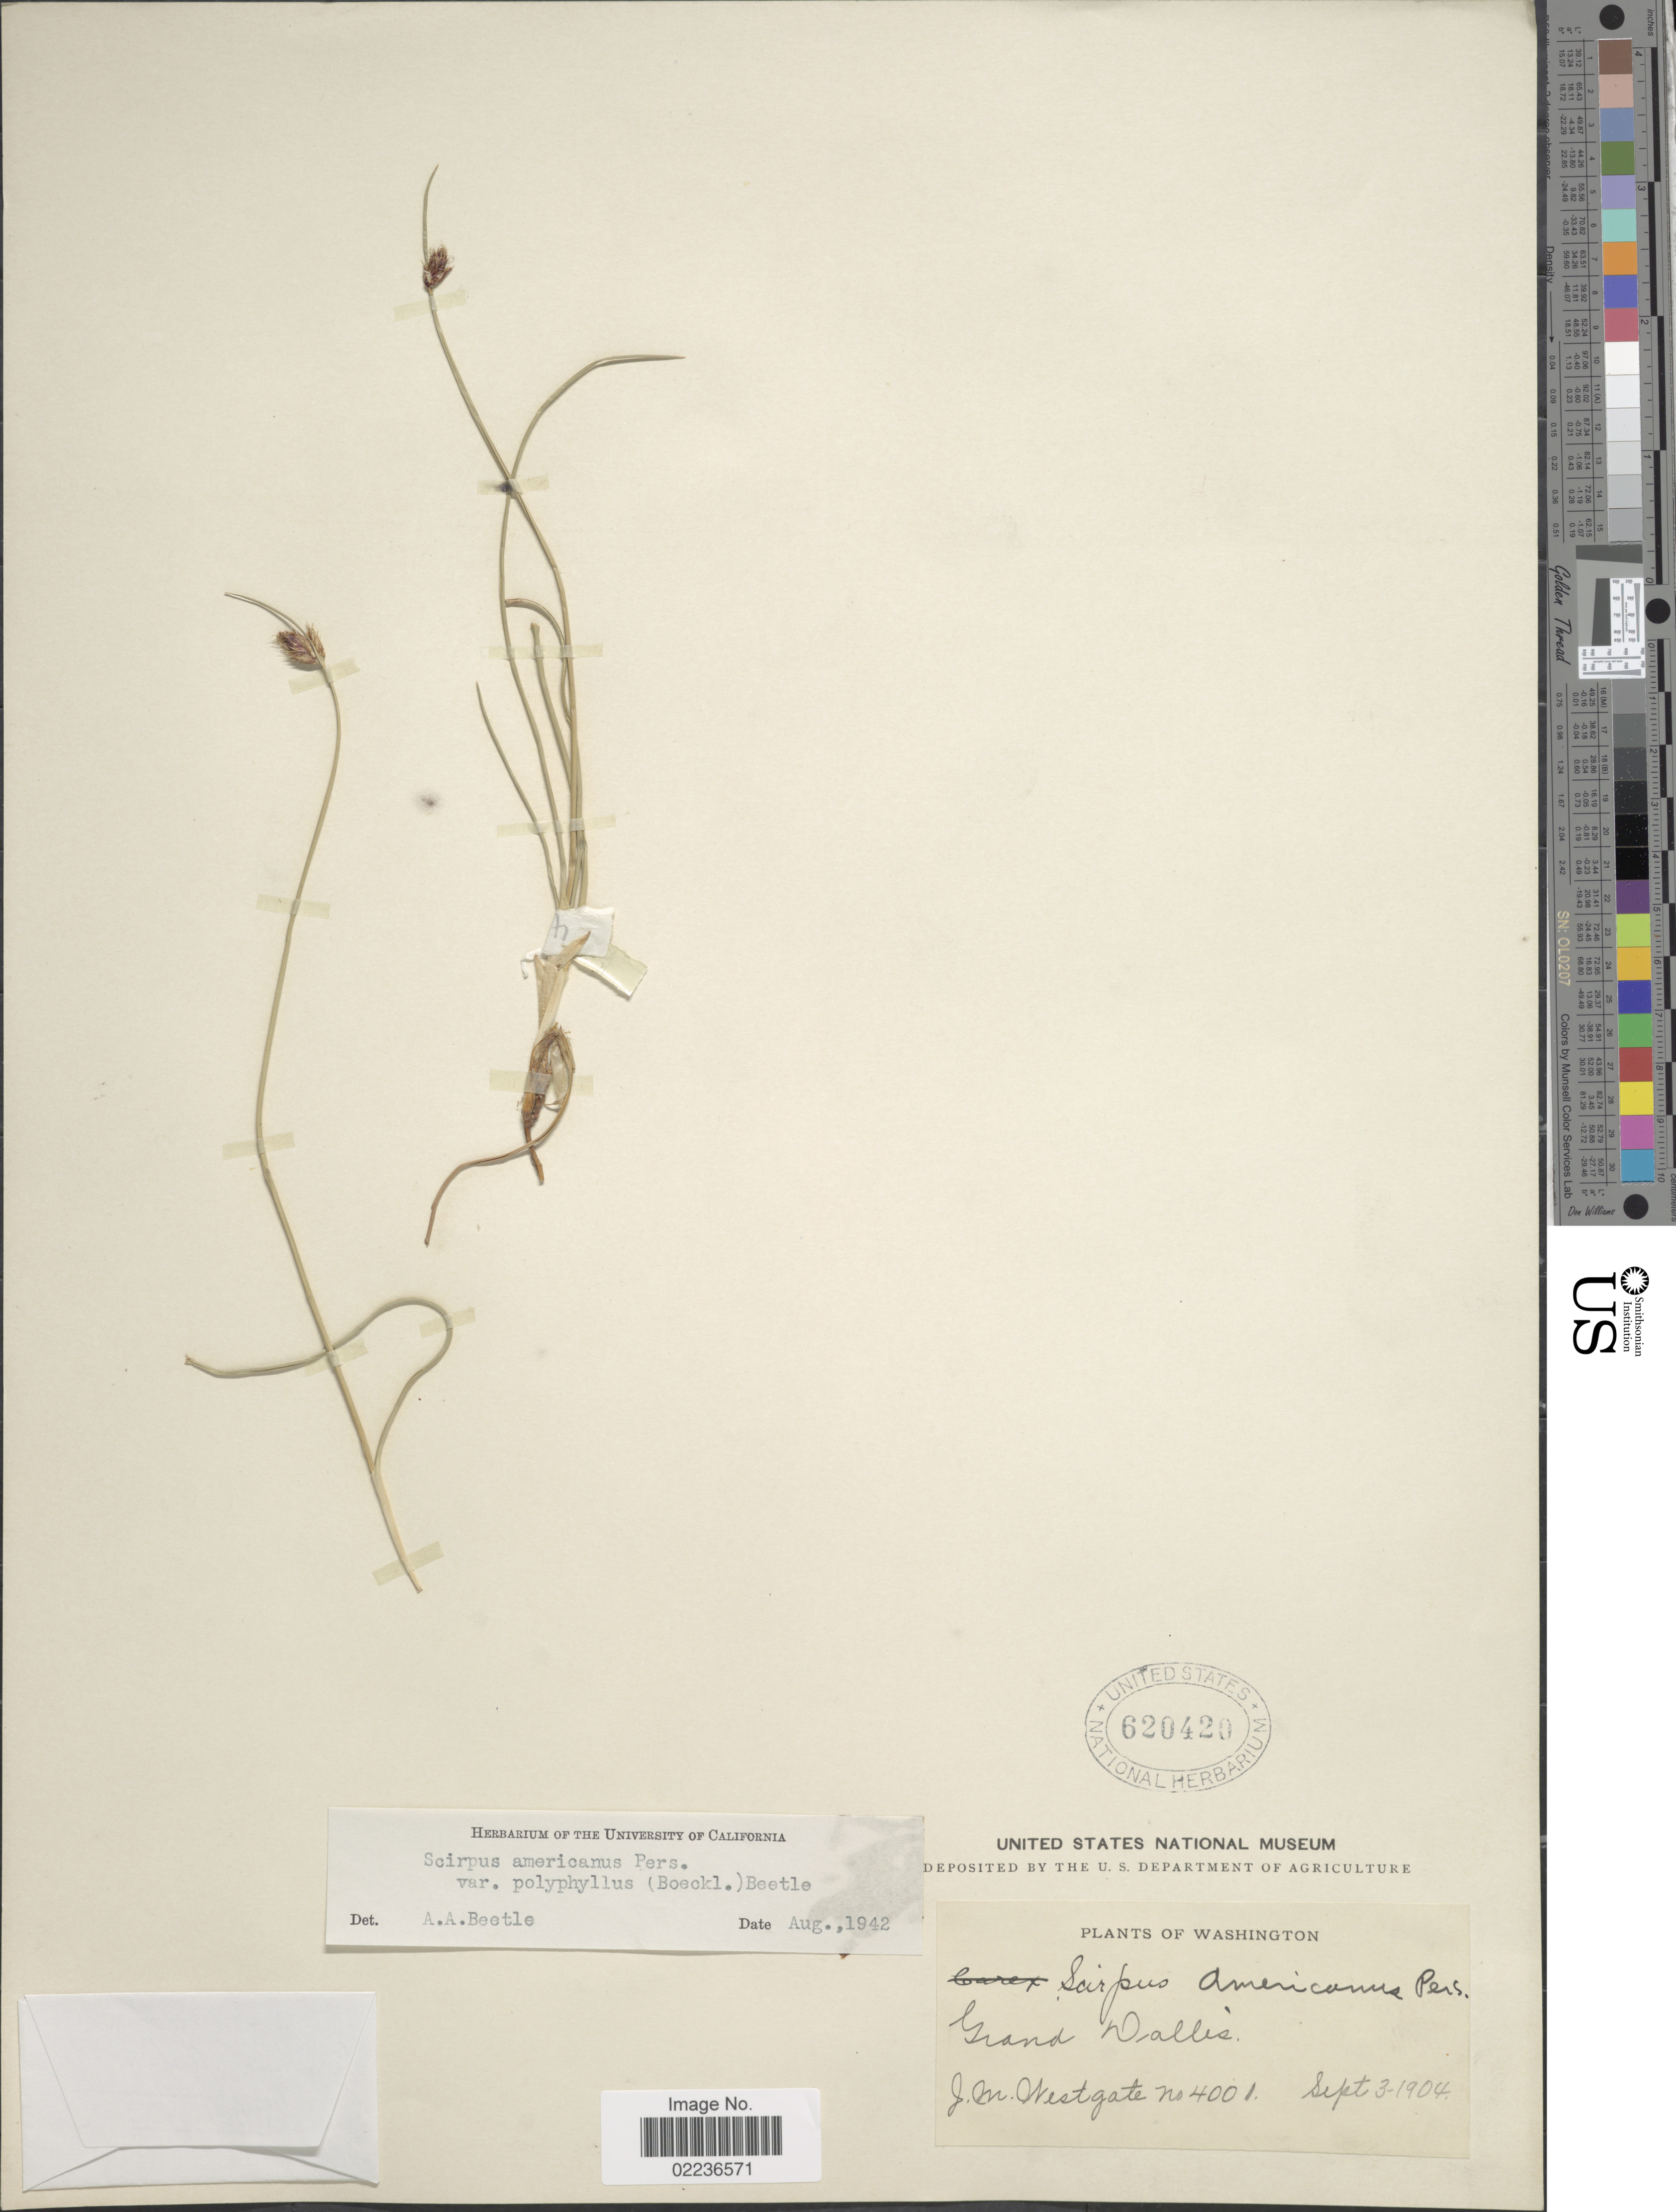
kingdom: Plantae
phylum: Tracheophyta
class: Liliopsida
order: Poales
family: Cyperaceae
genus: Schoenoplectus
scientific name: Schoenoplectus pungens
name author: (Vahl) Palla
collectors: J. Westgate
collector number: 4001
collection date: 1904-09-03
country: United States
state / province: Washington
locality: Grand Dalles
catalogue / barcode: US 620420